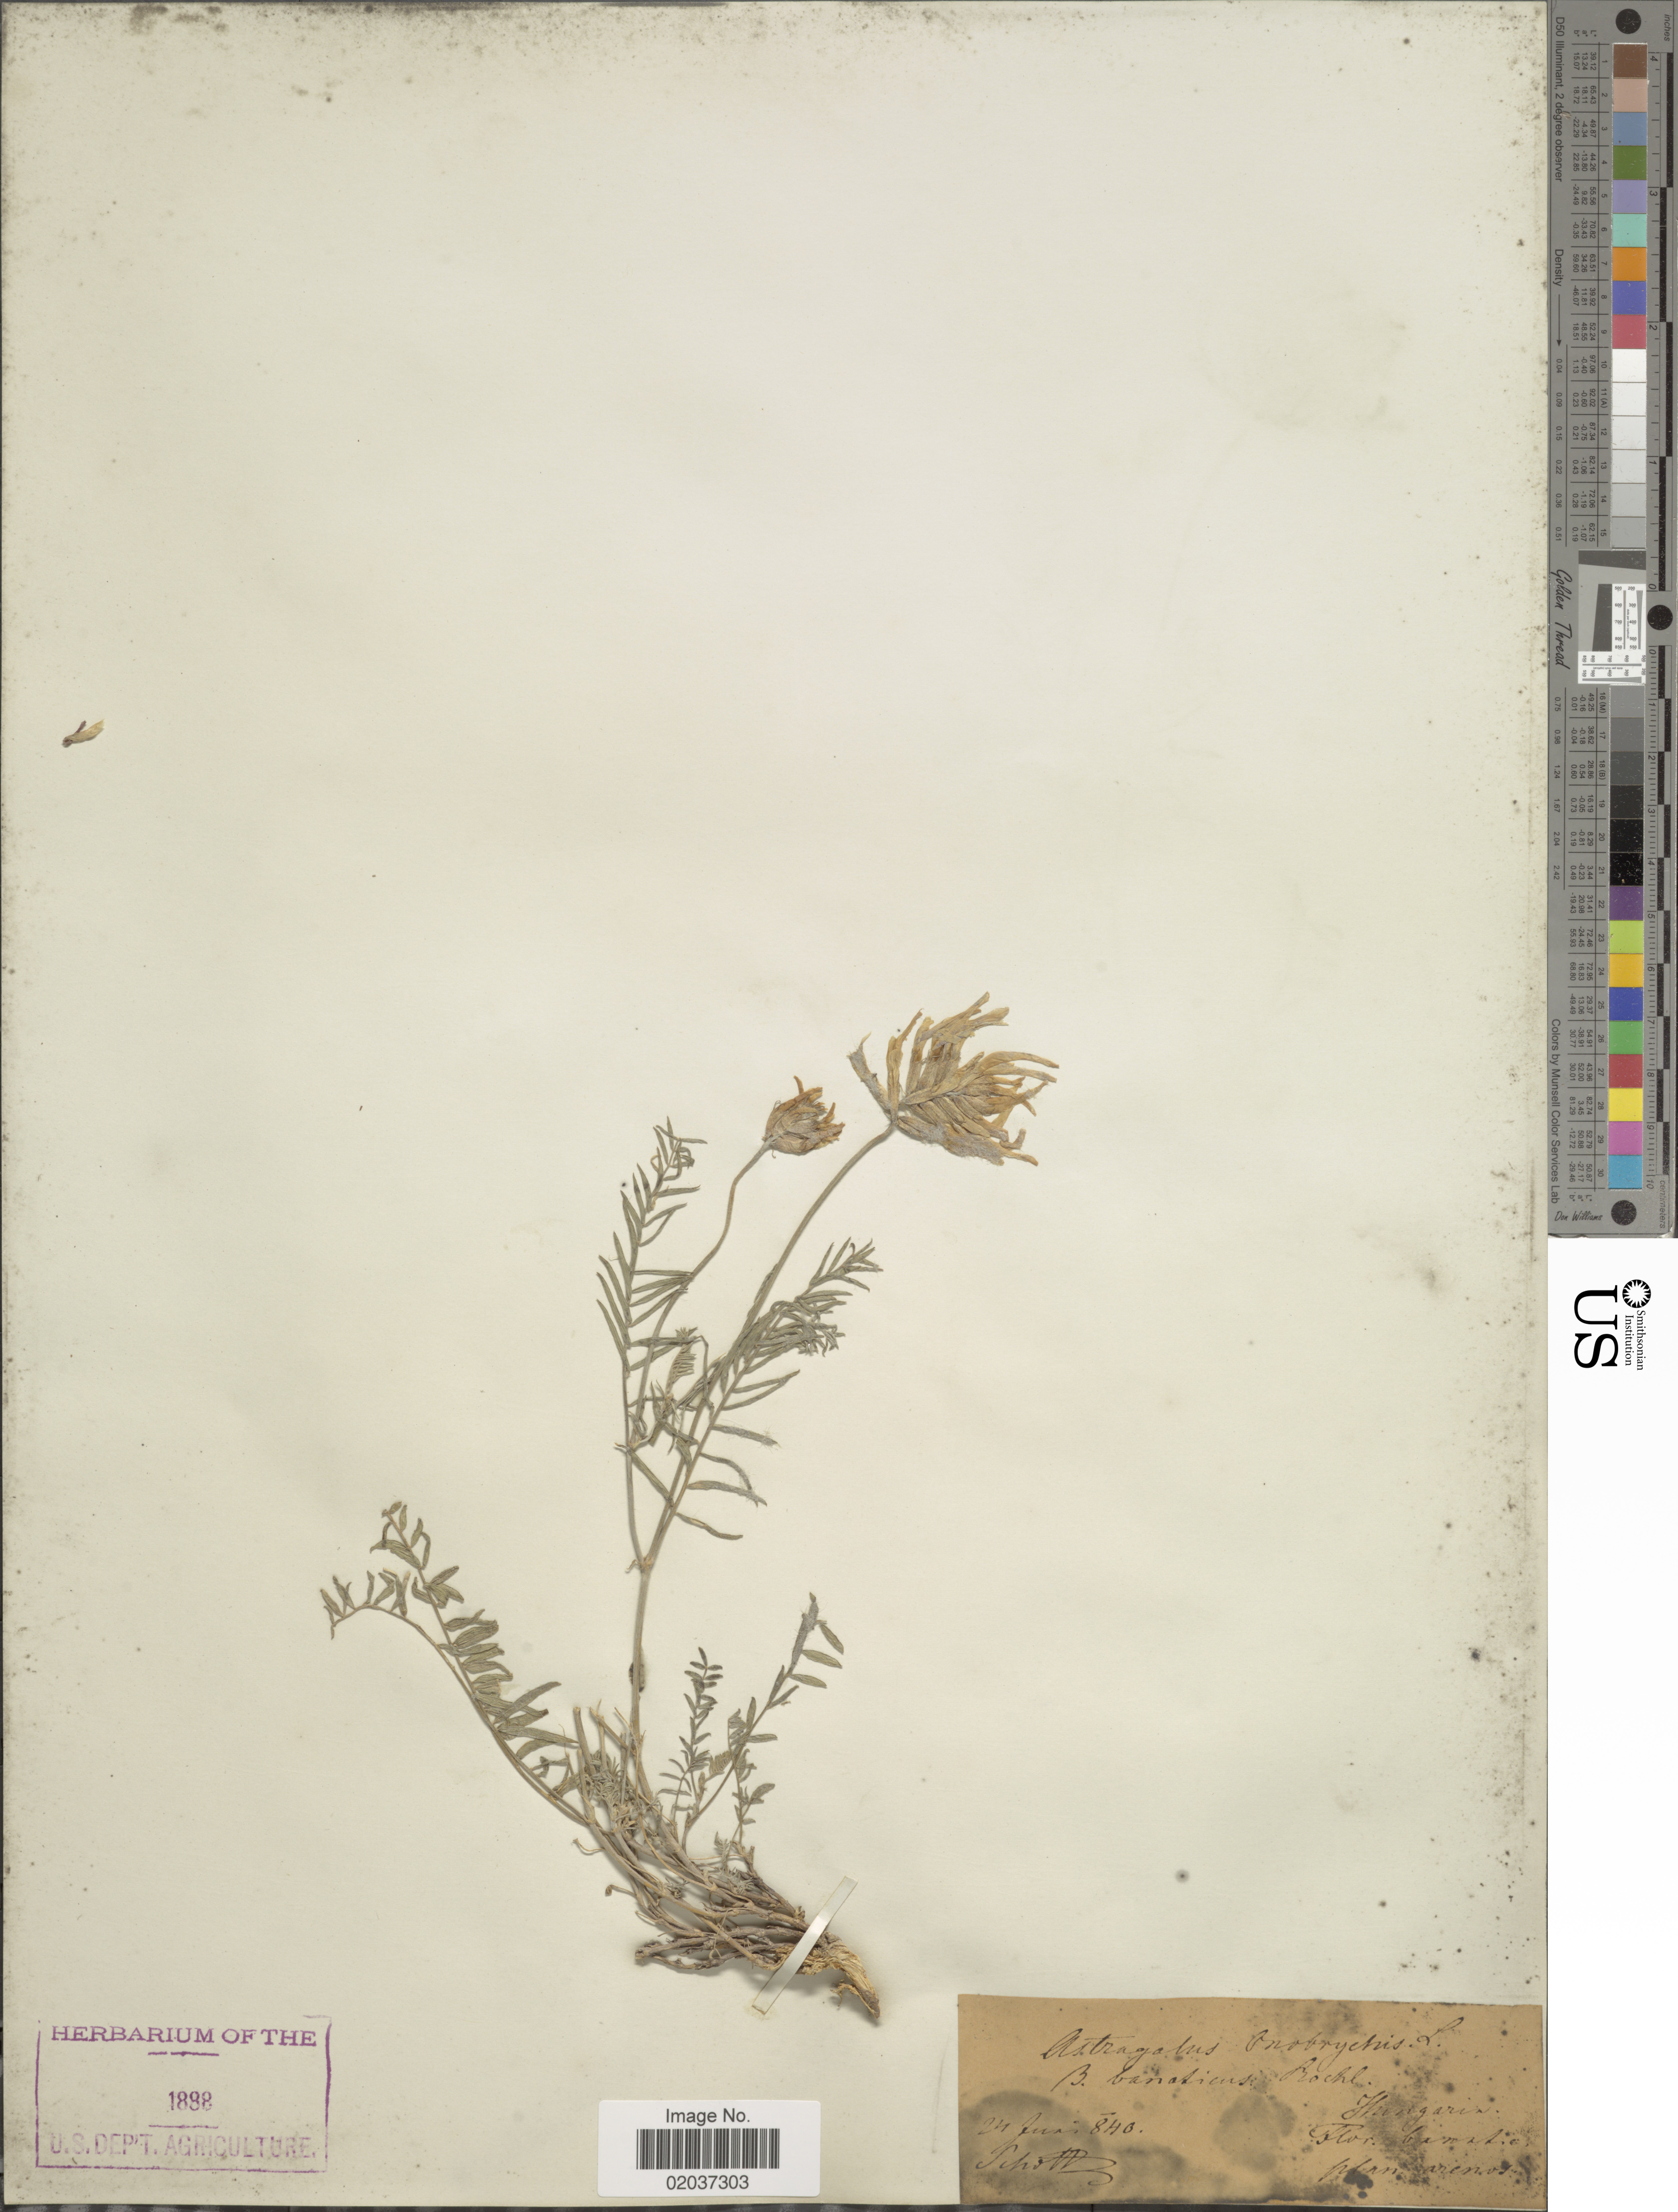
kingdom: Plantae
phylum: Tracheophyta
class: Magnoliopsida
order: Fabales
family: Fabaceae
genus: Astragalus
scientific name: Astragalus onobrychis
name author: L.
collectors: -. Schottz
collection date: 1840-06-24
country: Hungary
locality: Flor Camatie [interpreted]